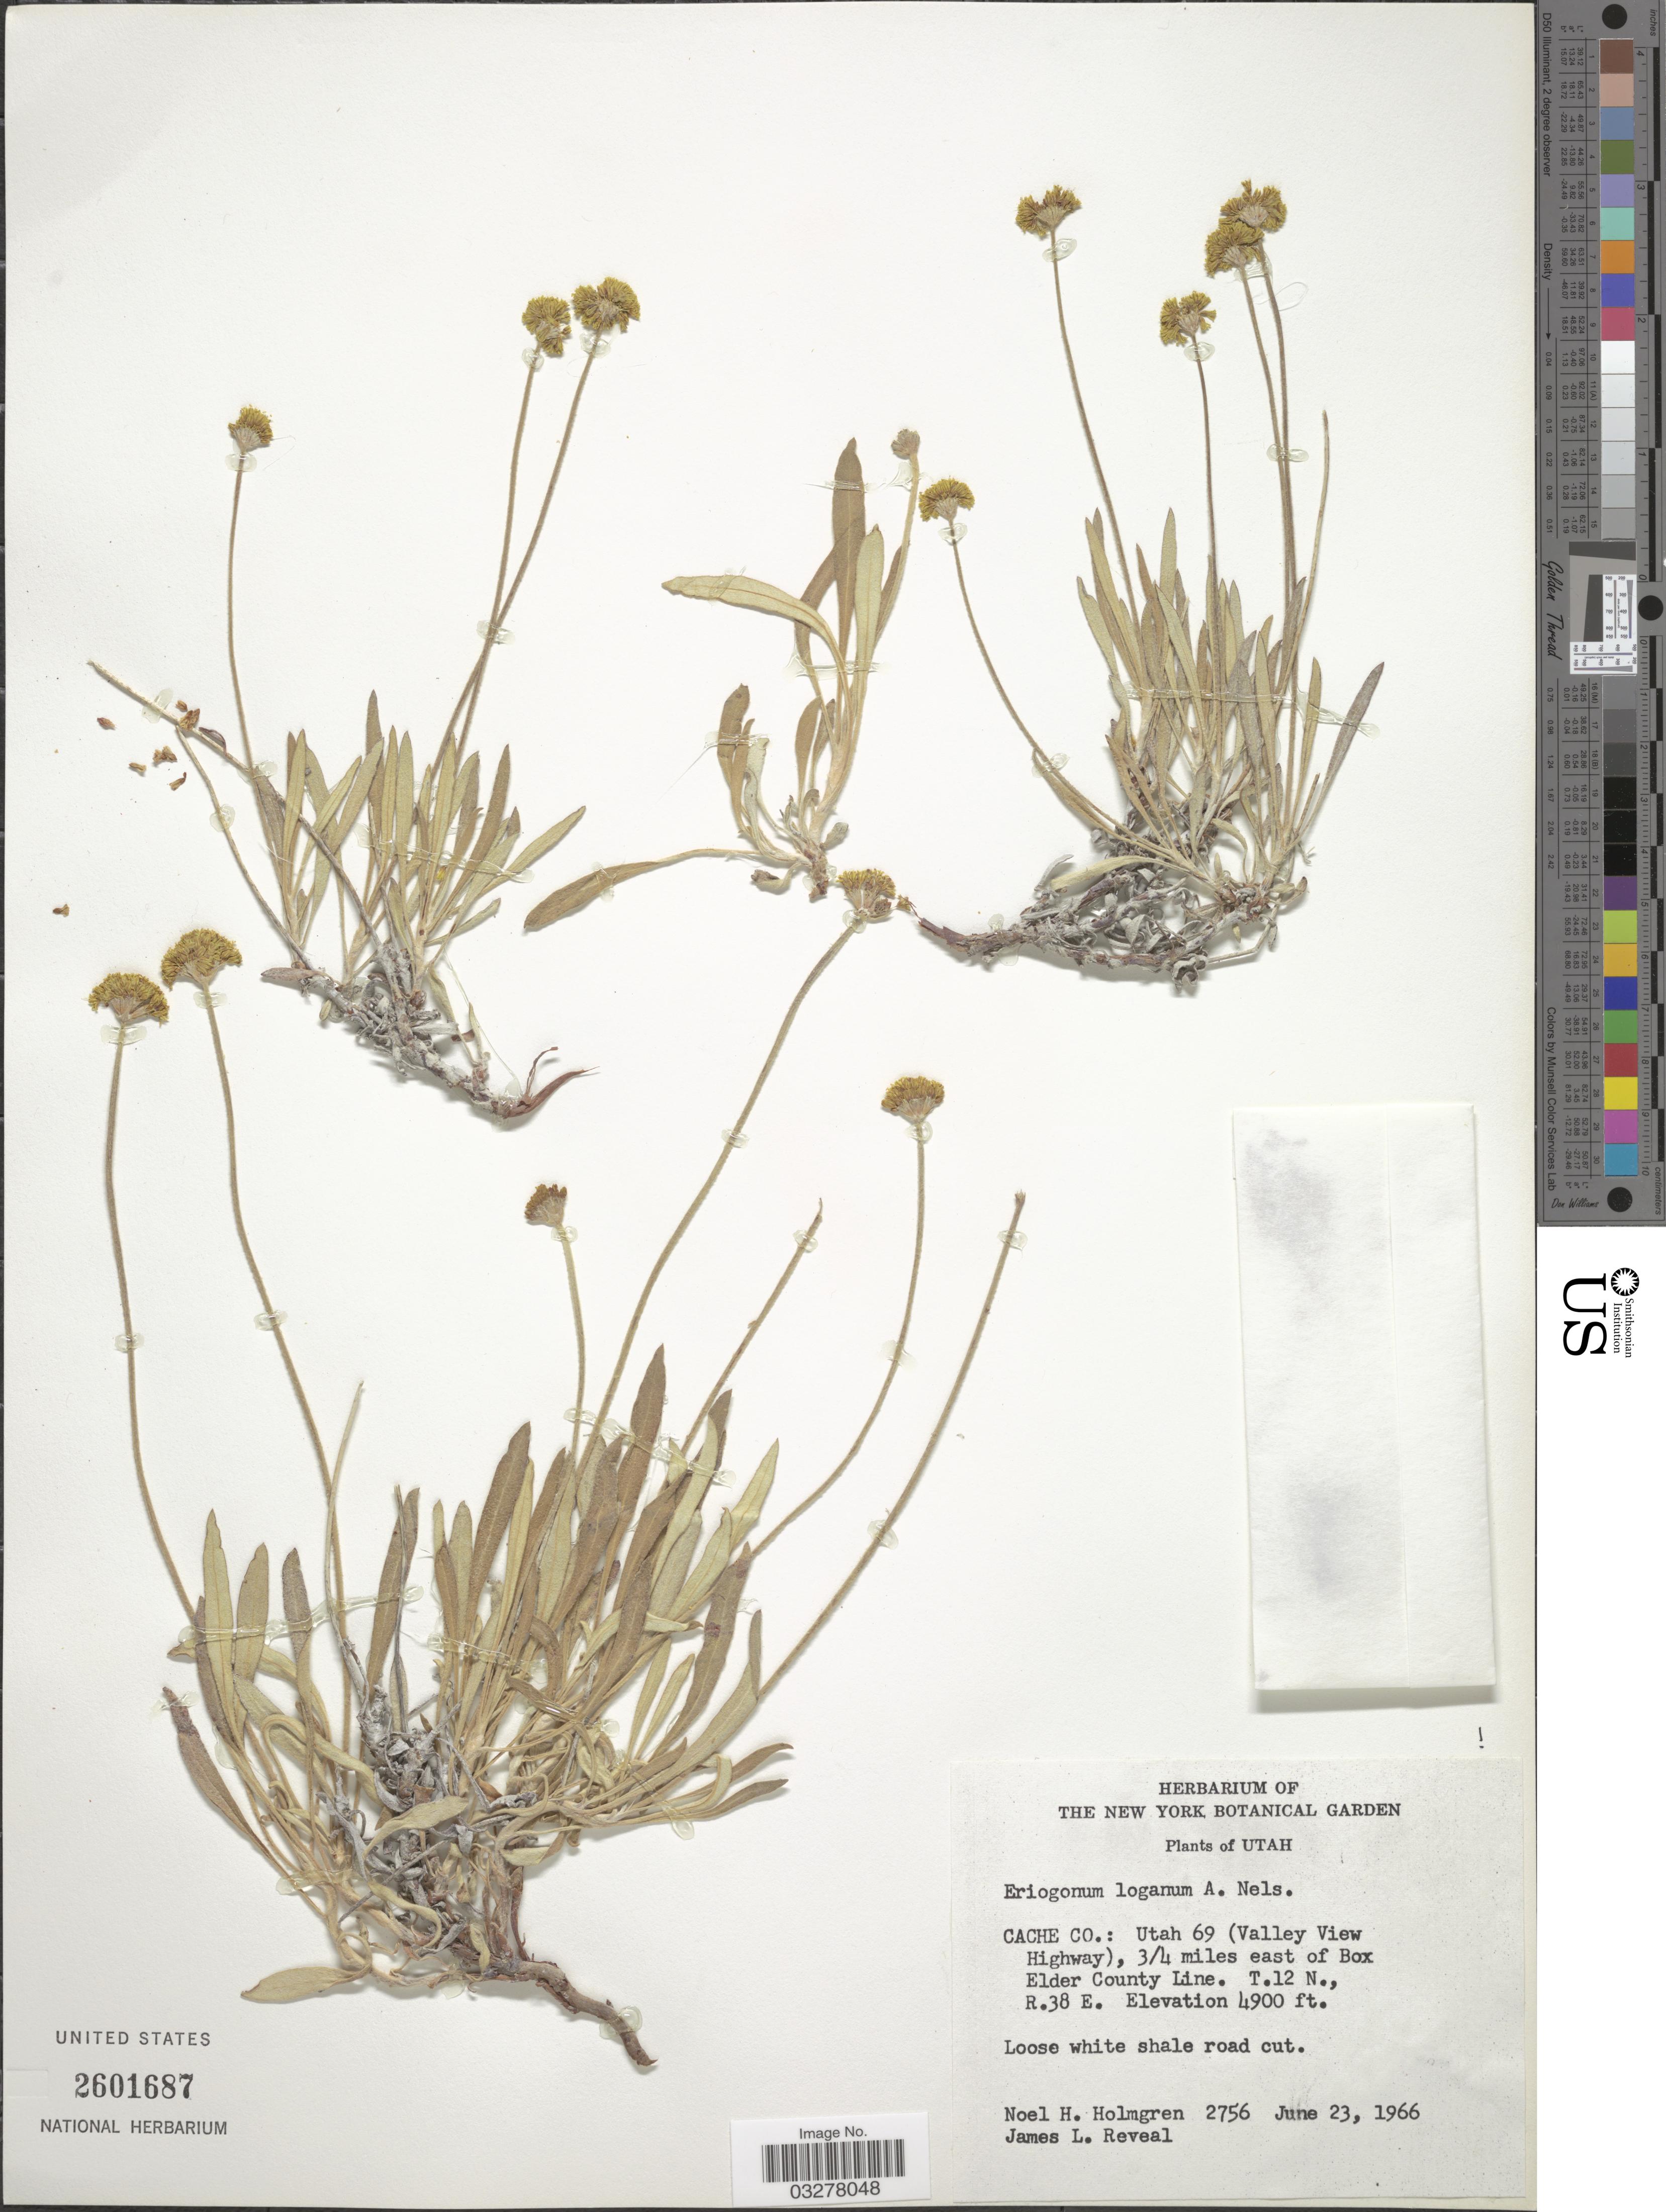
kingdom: Plantae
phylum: Tracheophyta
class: Magnoliopsida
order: Caryophyllales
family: Polygonaceae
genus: Eriogonum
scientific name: Eriogonum loganum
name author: A. Nelson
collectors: N. H. Holmgren & J. L. Reveal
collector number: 2756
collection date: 1966-06-23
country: United States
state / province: Utah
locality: Cache Co.: Utah 69 (Valley View Highway), 3/4 miles east of Box Elder County Line. T.12 N., R.38 E.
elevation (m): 1494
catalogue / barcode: US 2601687